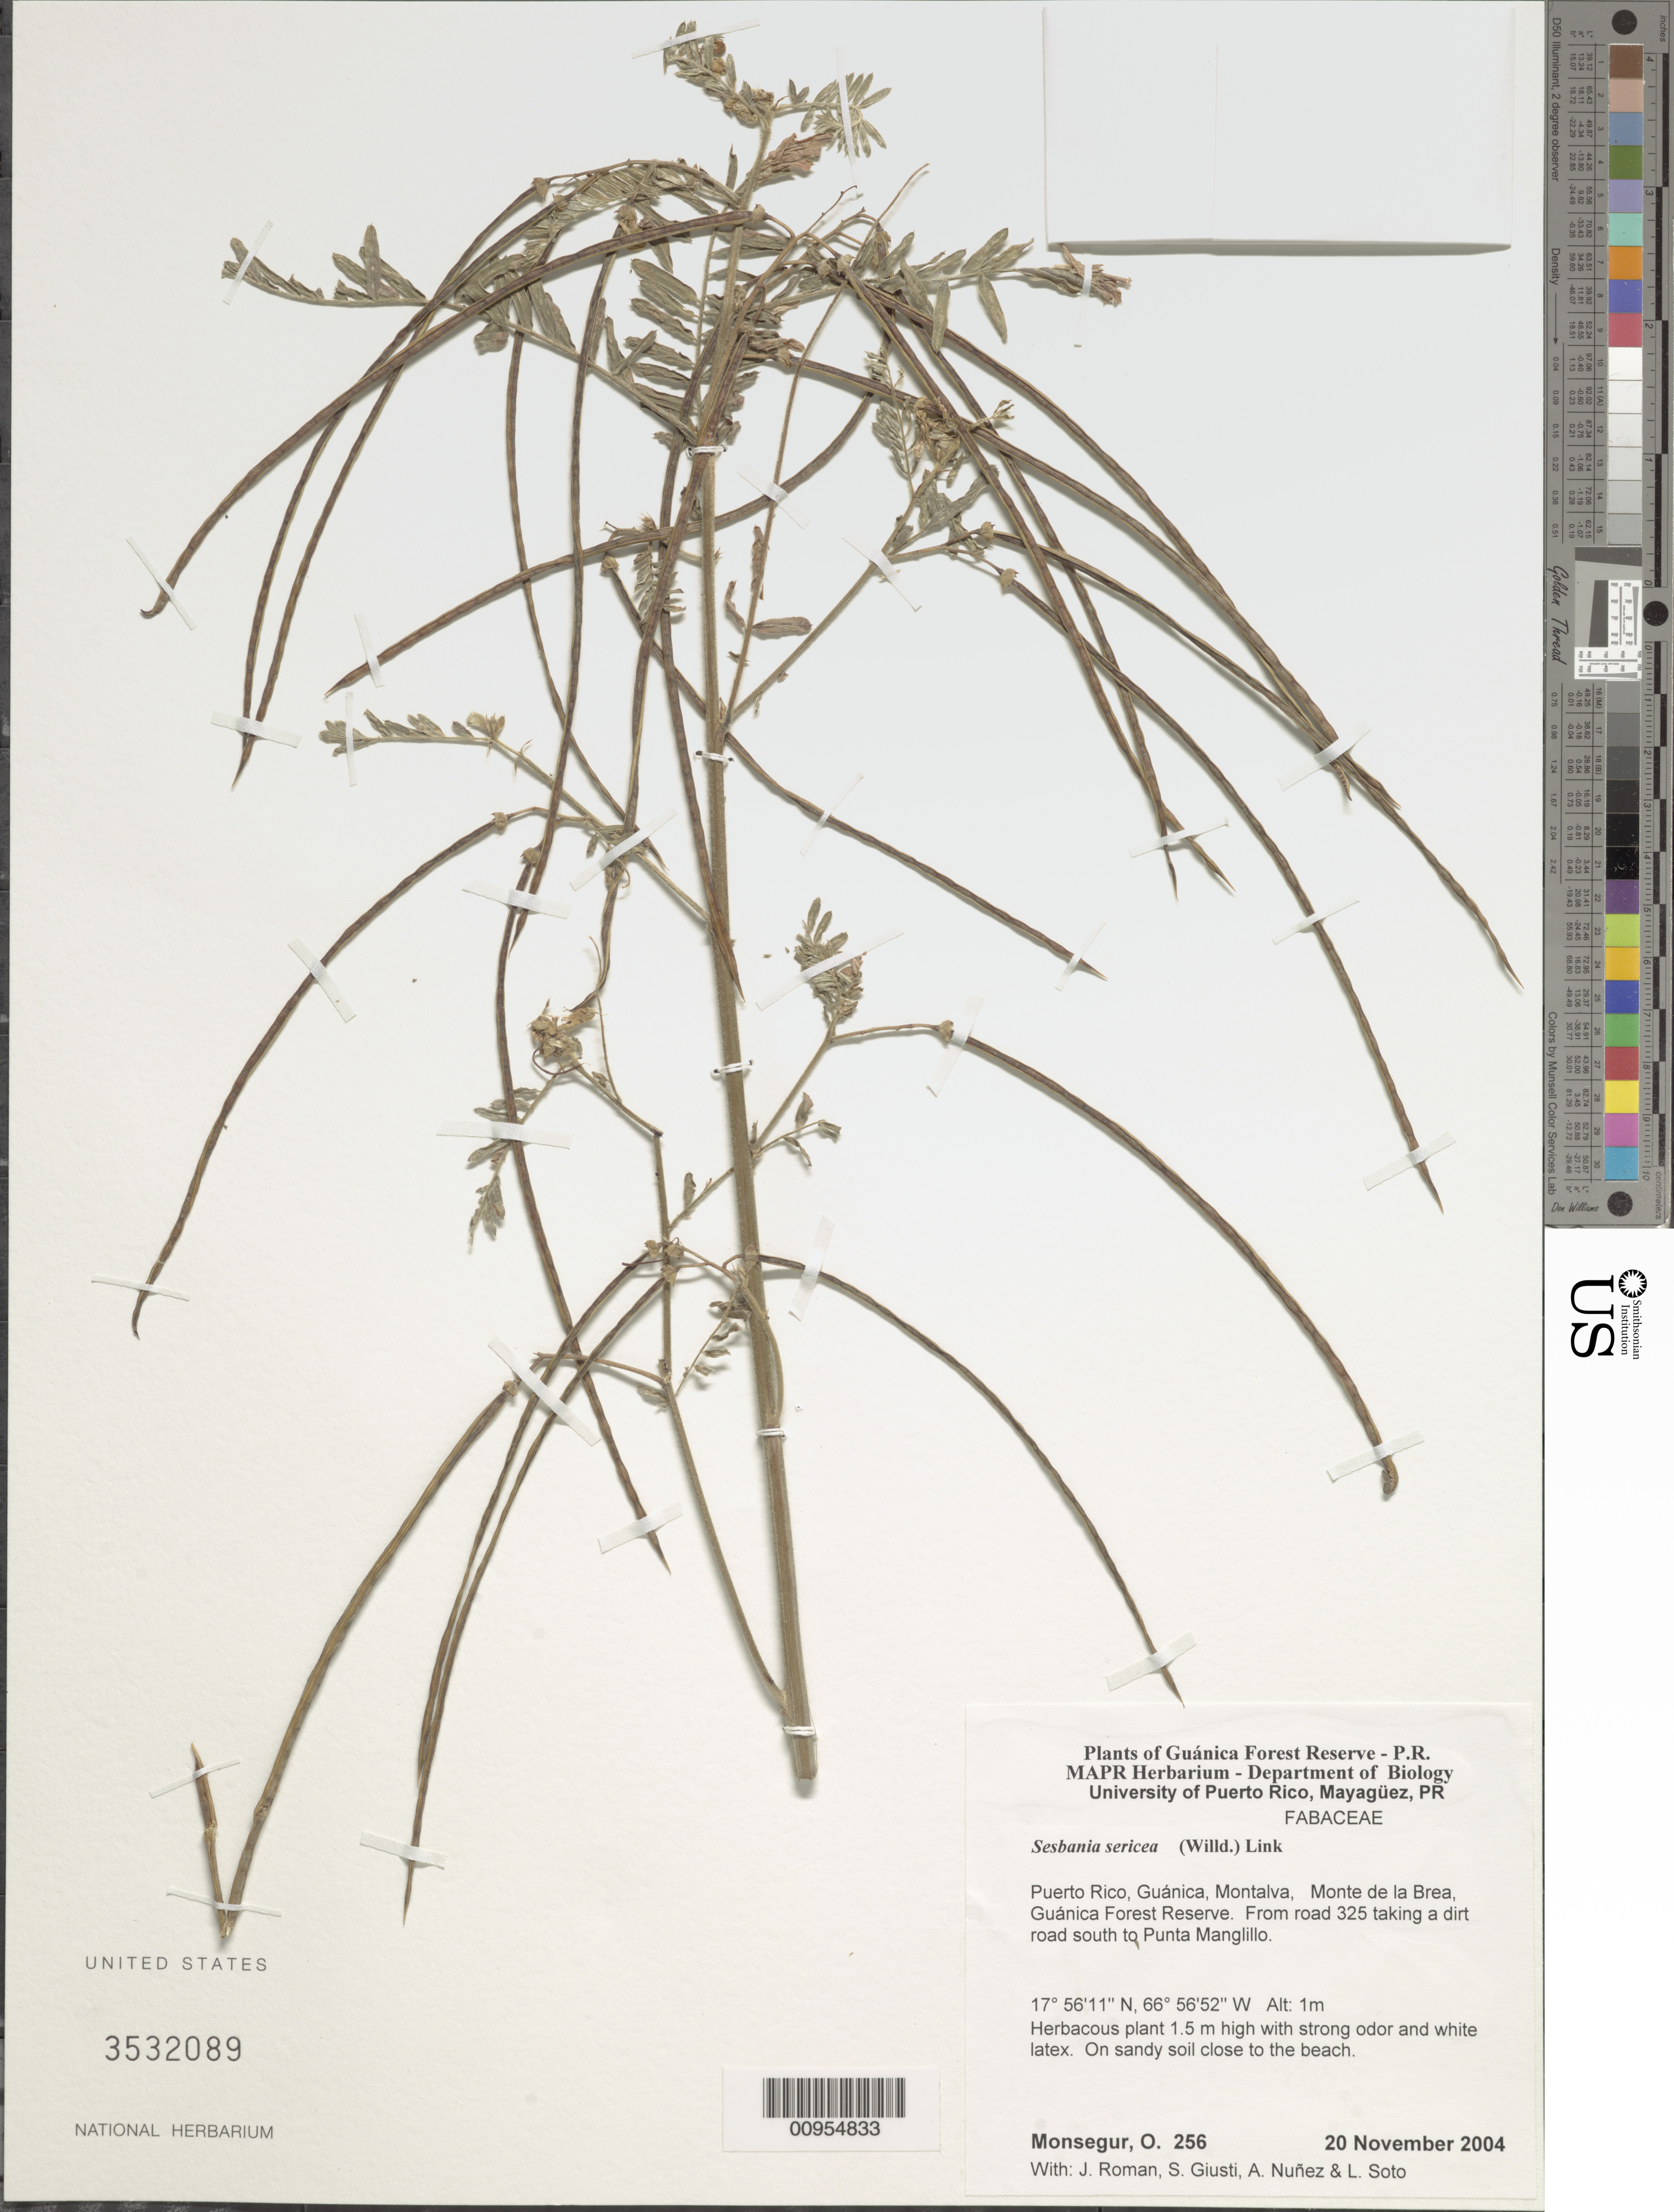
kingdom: Plantae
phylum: Tracheophyta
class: Magnoliopsida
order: Fabales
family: Fabaceae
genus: Sesbania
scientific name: Sesbania sericea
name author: (Willd.) Link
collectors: O. Monsegur, J. Román, S. Giusti, A. Nuñez & L. Soto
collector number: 256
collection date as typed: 20 Nov 2004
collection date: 2004-11-20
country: Puerto Rico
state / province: Guánica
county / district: Montalva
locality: Guánica Forest Reserve. Monte de la Brea, from road 325 taking a dirt road south to Punta Manglillo.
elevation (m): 1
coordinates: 17.5611, 66.56516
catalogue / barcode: US 3532089